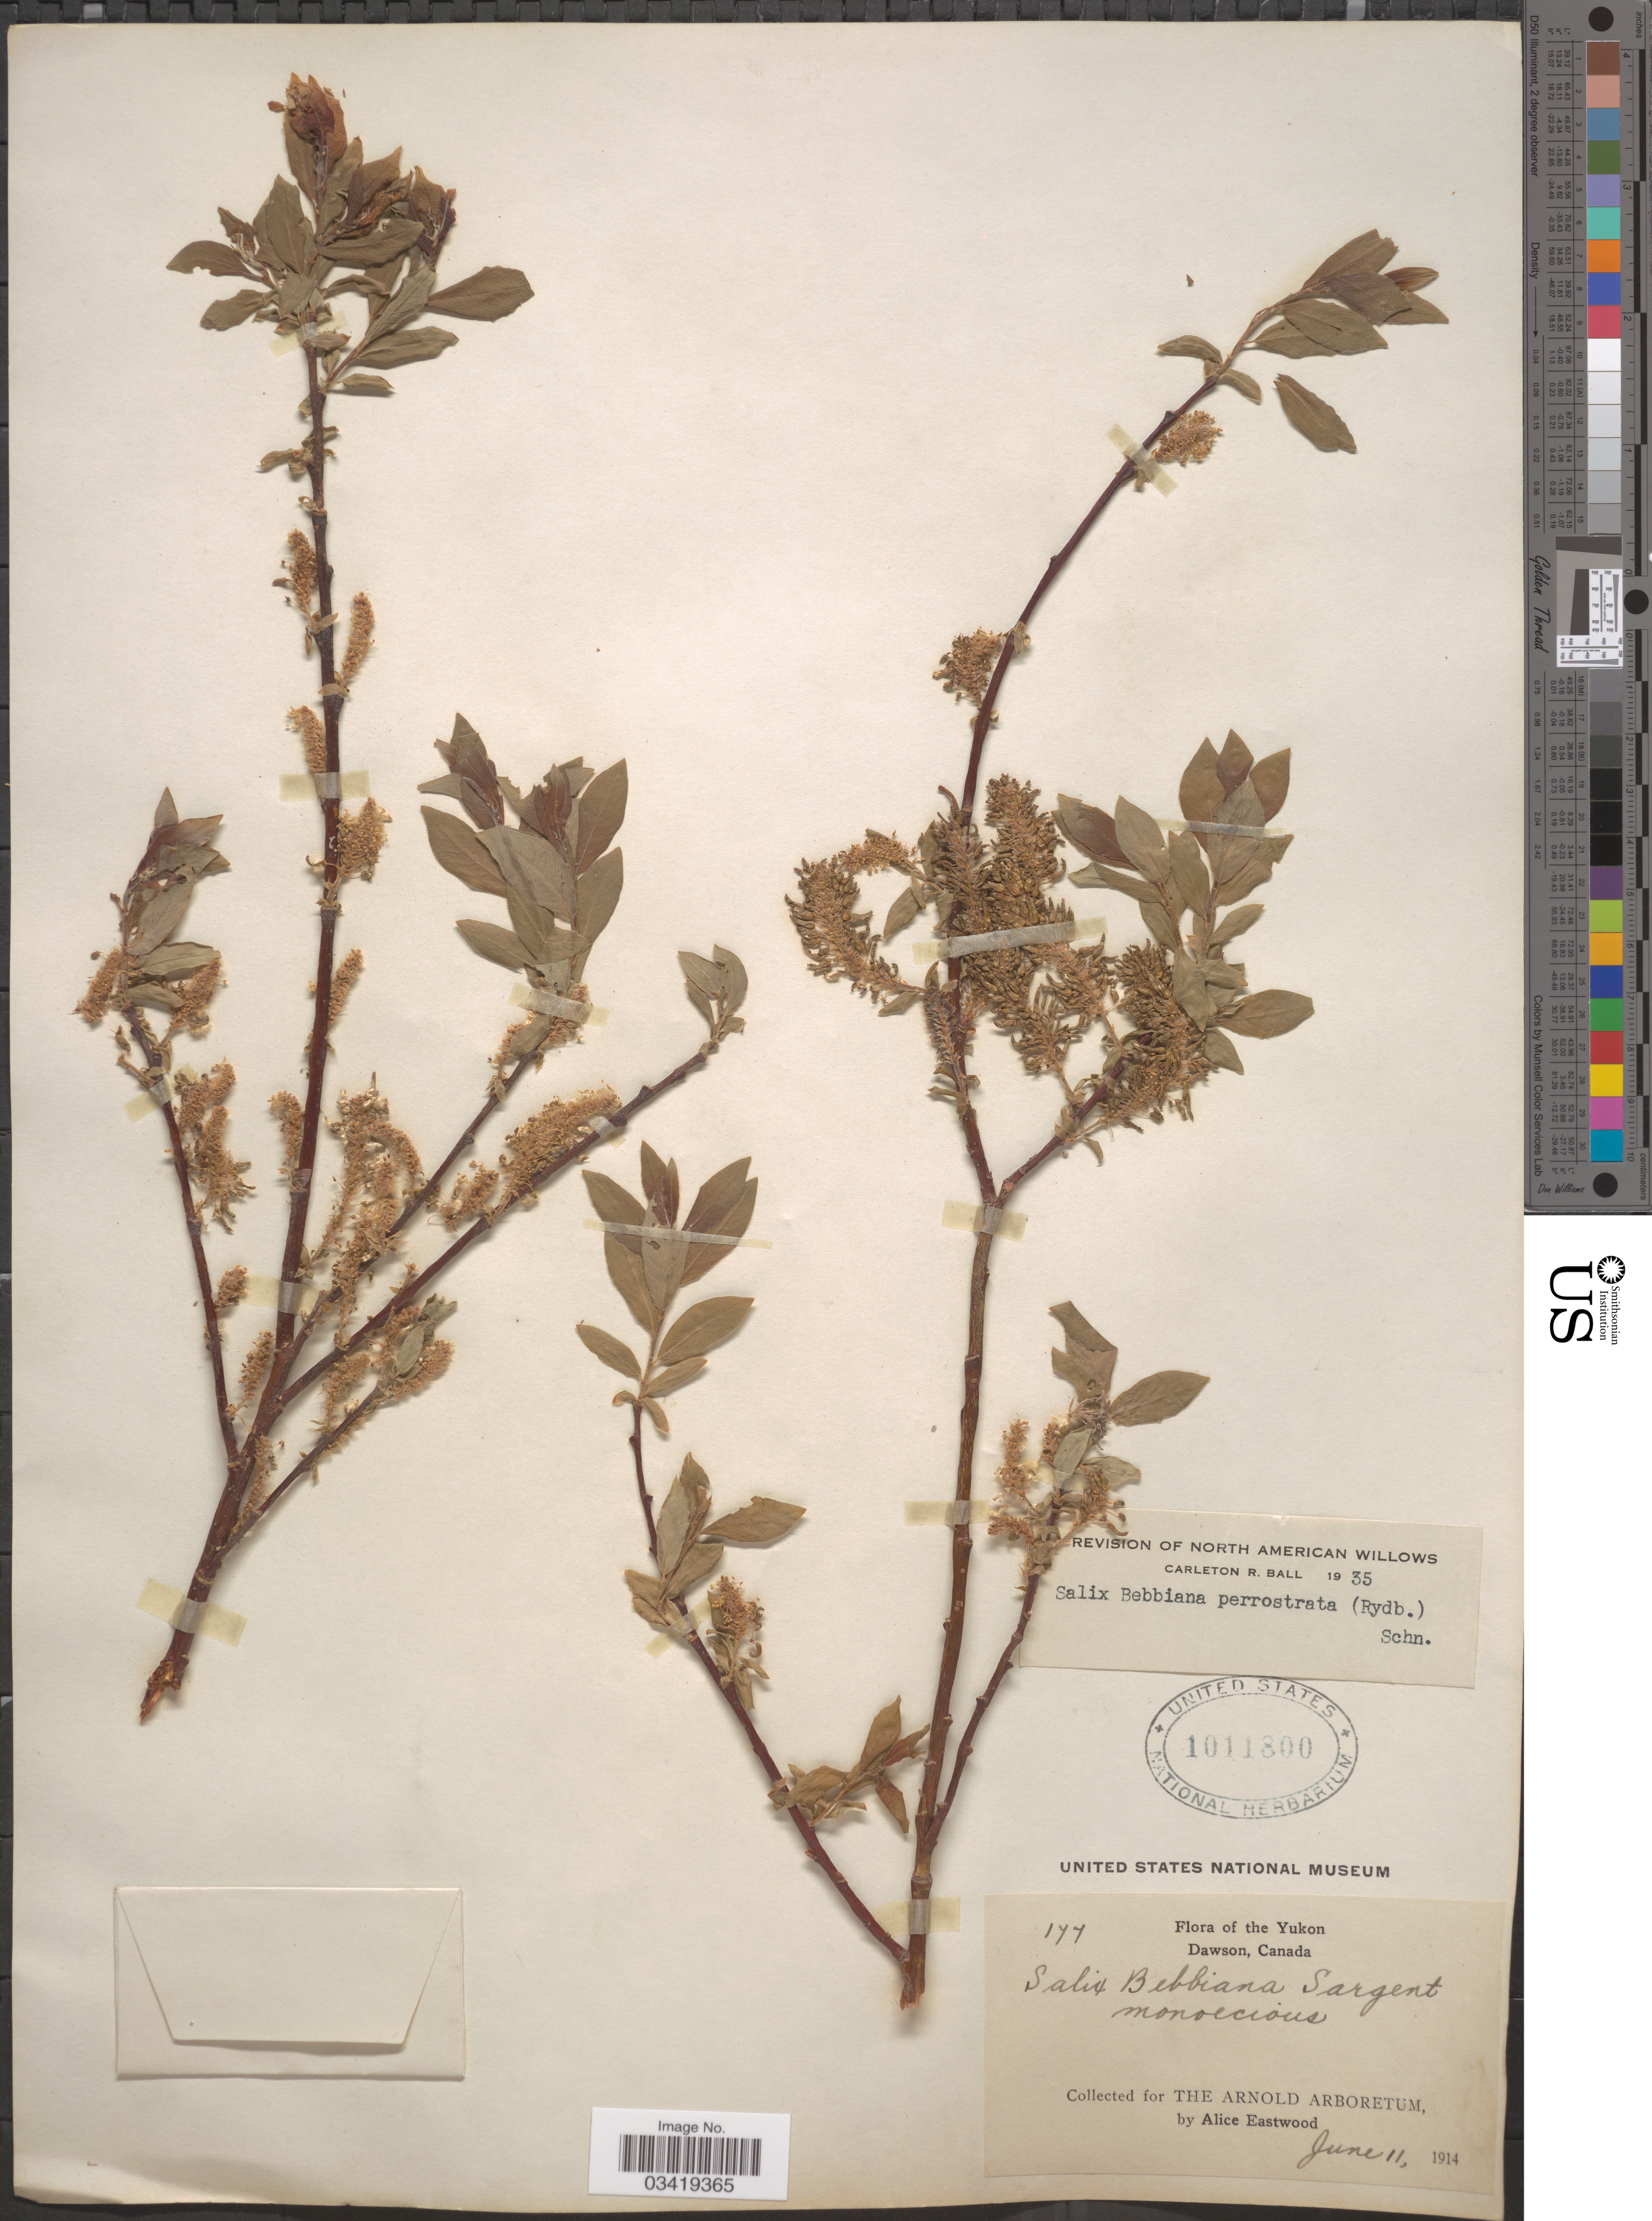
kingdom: Plantae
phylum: Tracheophyta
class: Magnoliopsida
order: Malpighiales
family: Salicaceae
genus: Salix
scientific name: Salix bebbiana var. perrostrata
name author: Sarg.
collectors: A. Eastwood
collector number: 177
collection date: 1914-06-11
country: Canada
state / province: Yukon Territory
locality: Yukon. Dawson.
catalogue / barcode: US 1011800